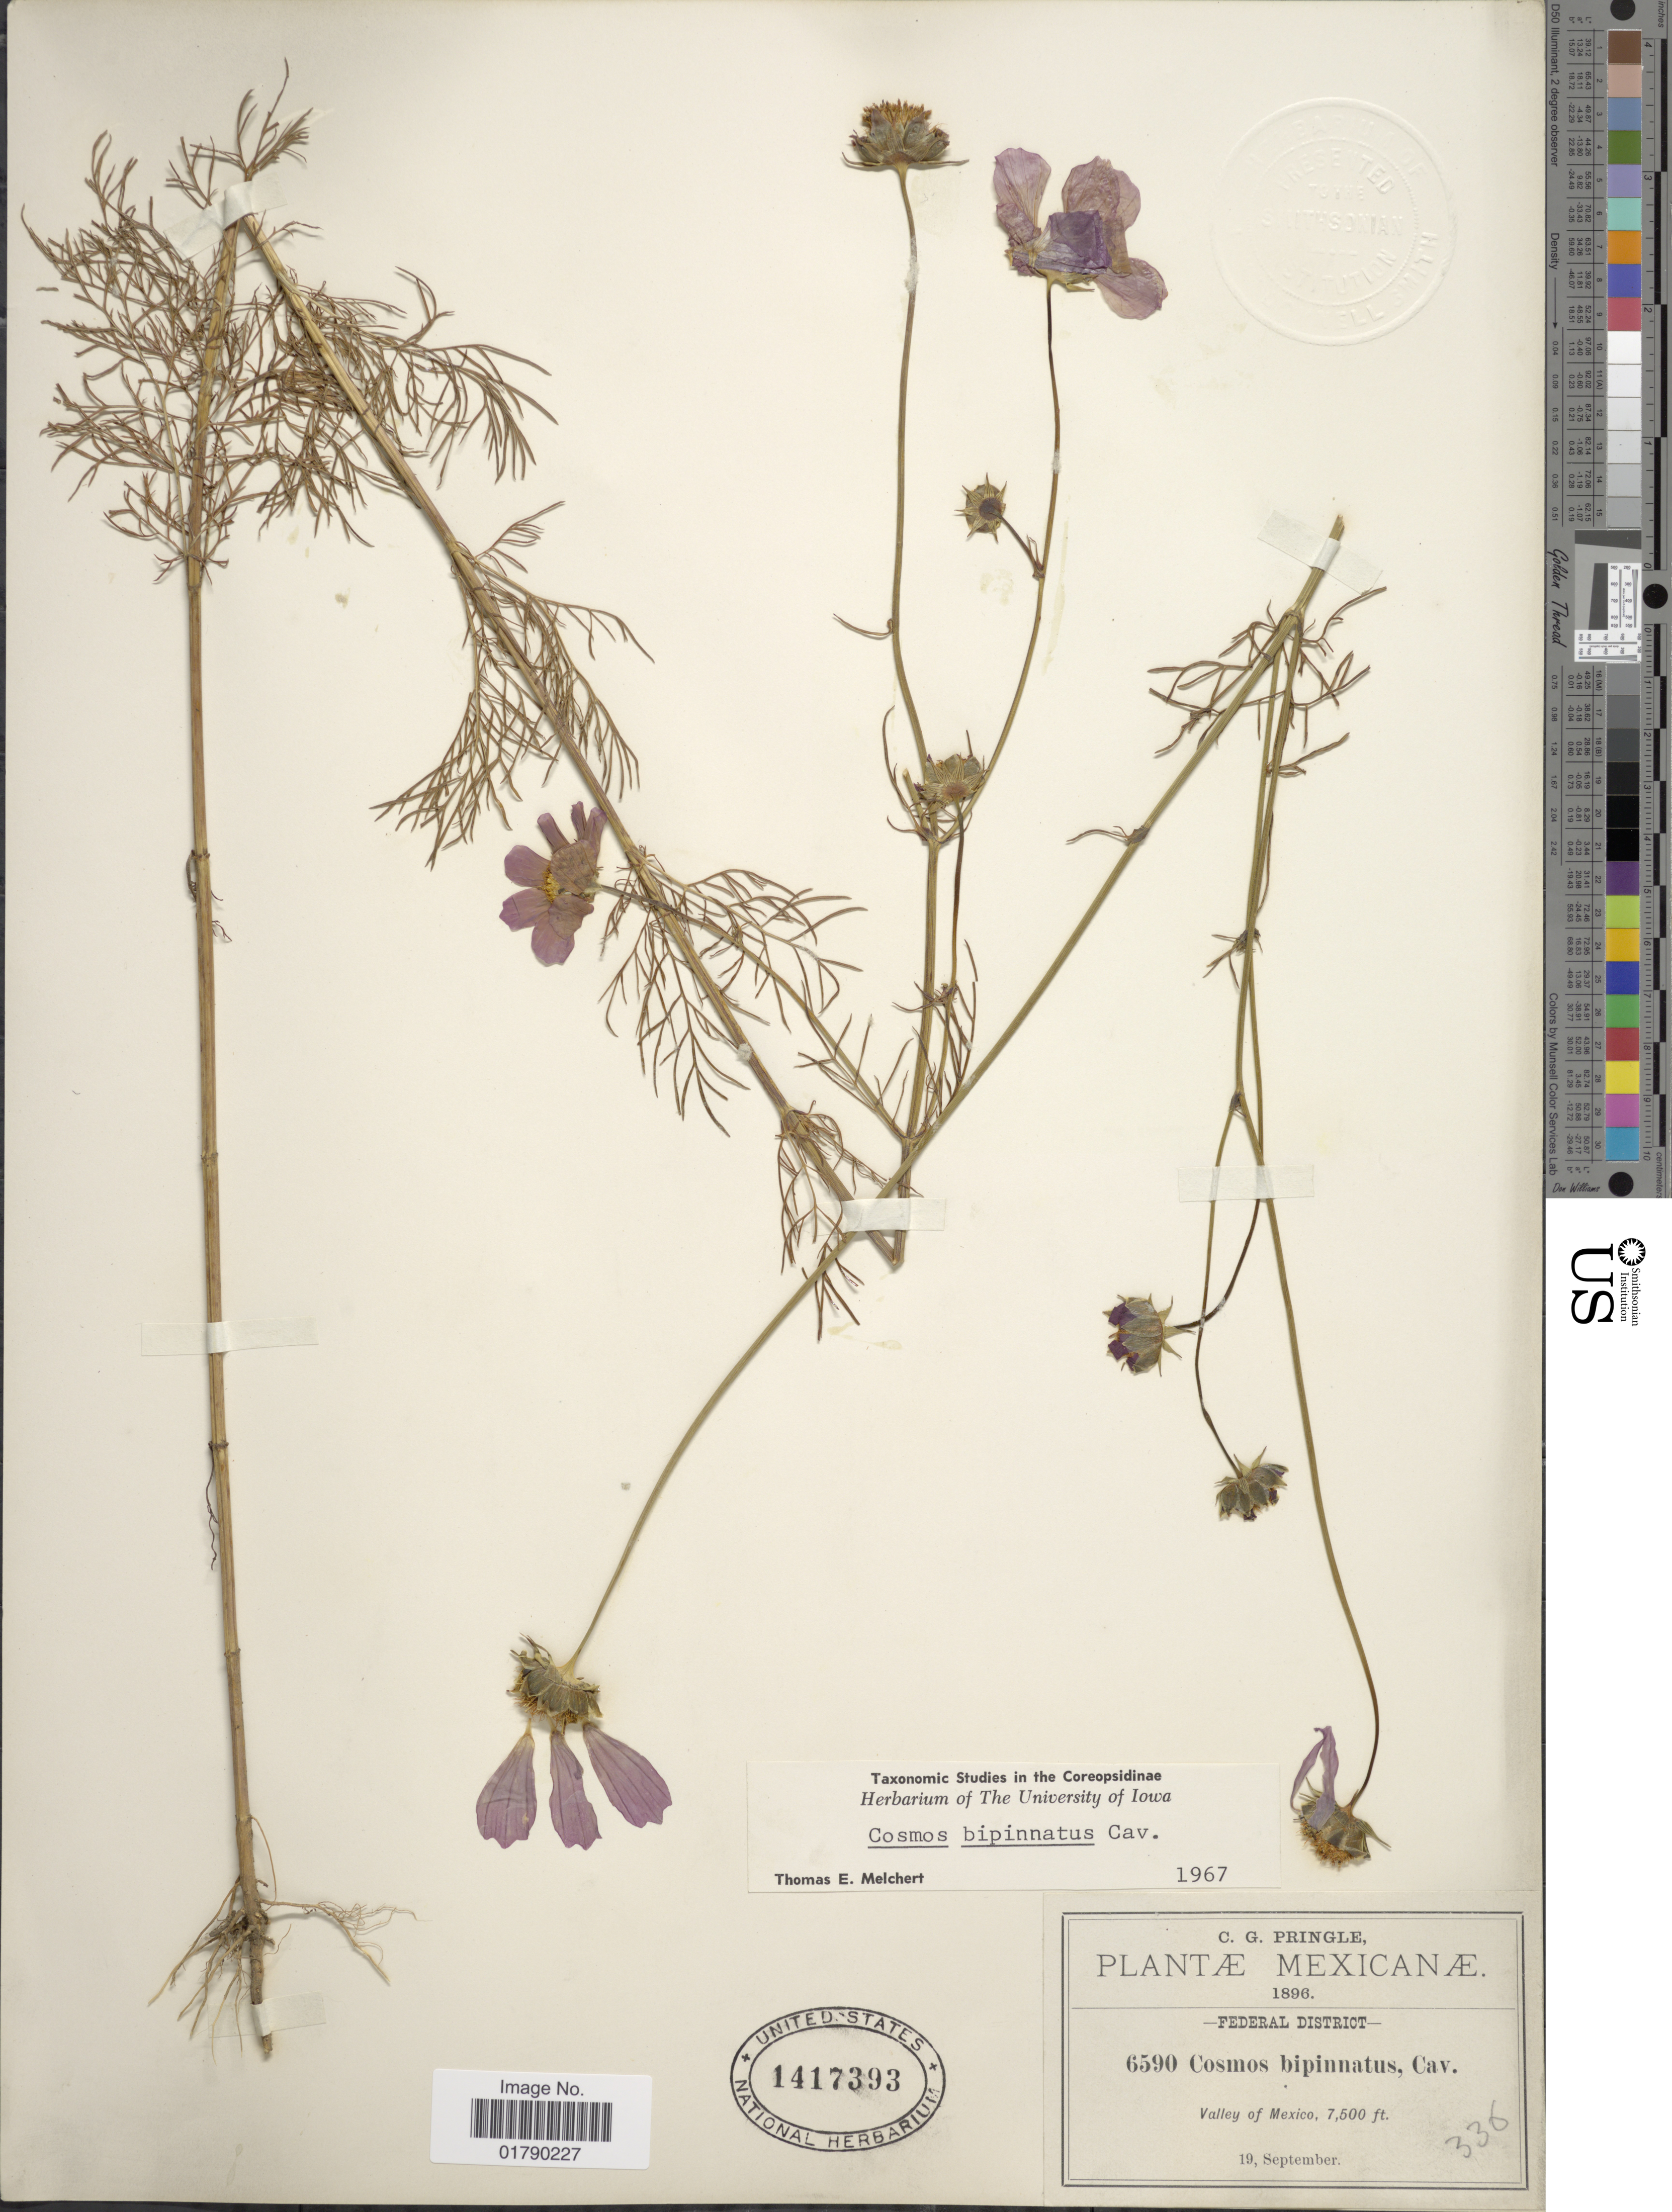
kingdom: Plantae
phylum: Tracheophyta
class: Magnoliopsida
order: Asterales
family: Asteraceae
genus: Cosmos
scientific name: Cosmos bipinnatus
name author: Cav.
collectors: C. G. Pringle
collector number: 6590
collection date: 1896-09-19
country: Mexico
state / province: Distrito Federal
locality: Federal District, Valley of Mexico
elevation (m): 2286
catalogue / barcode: US 1417393